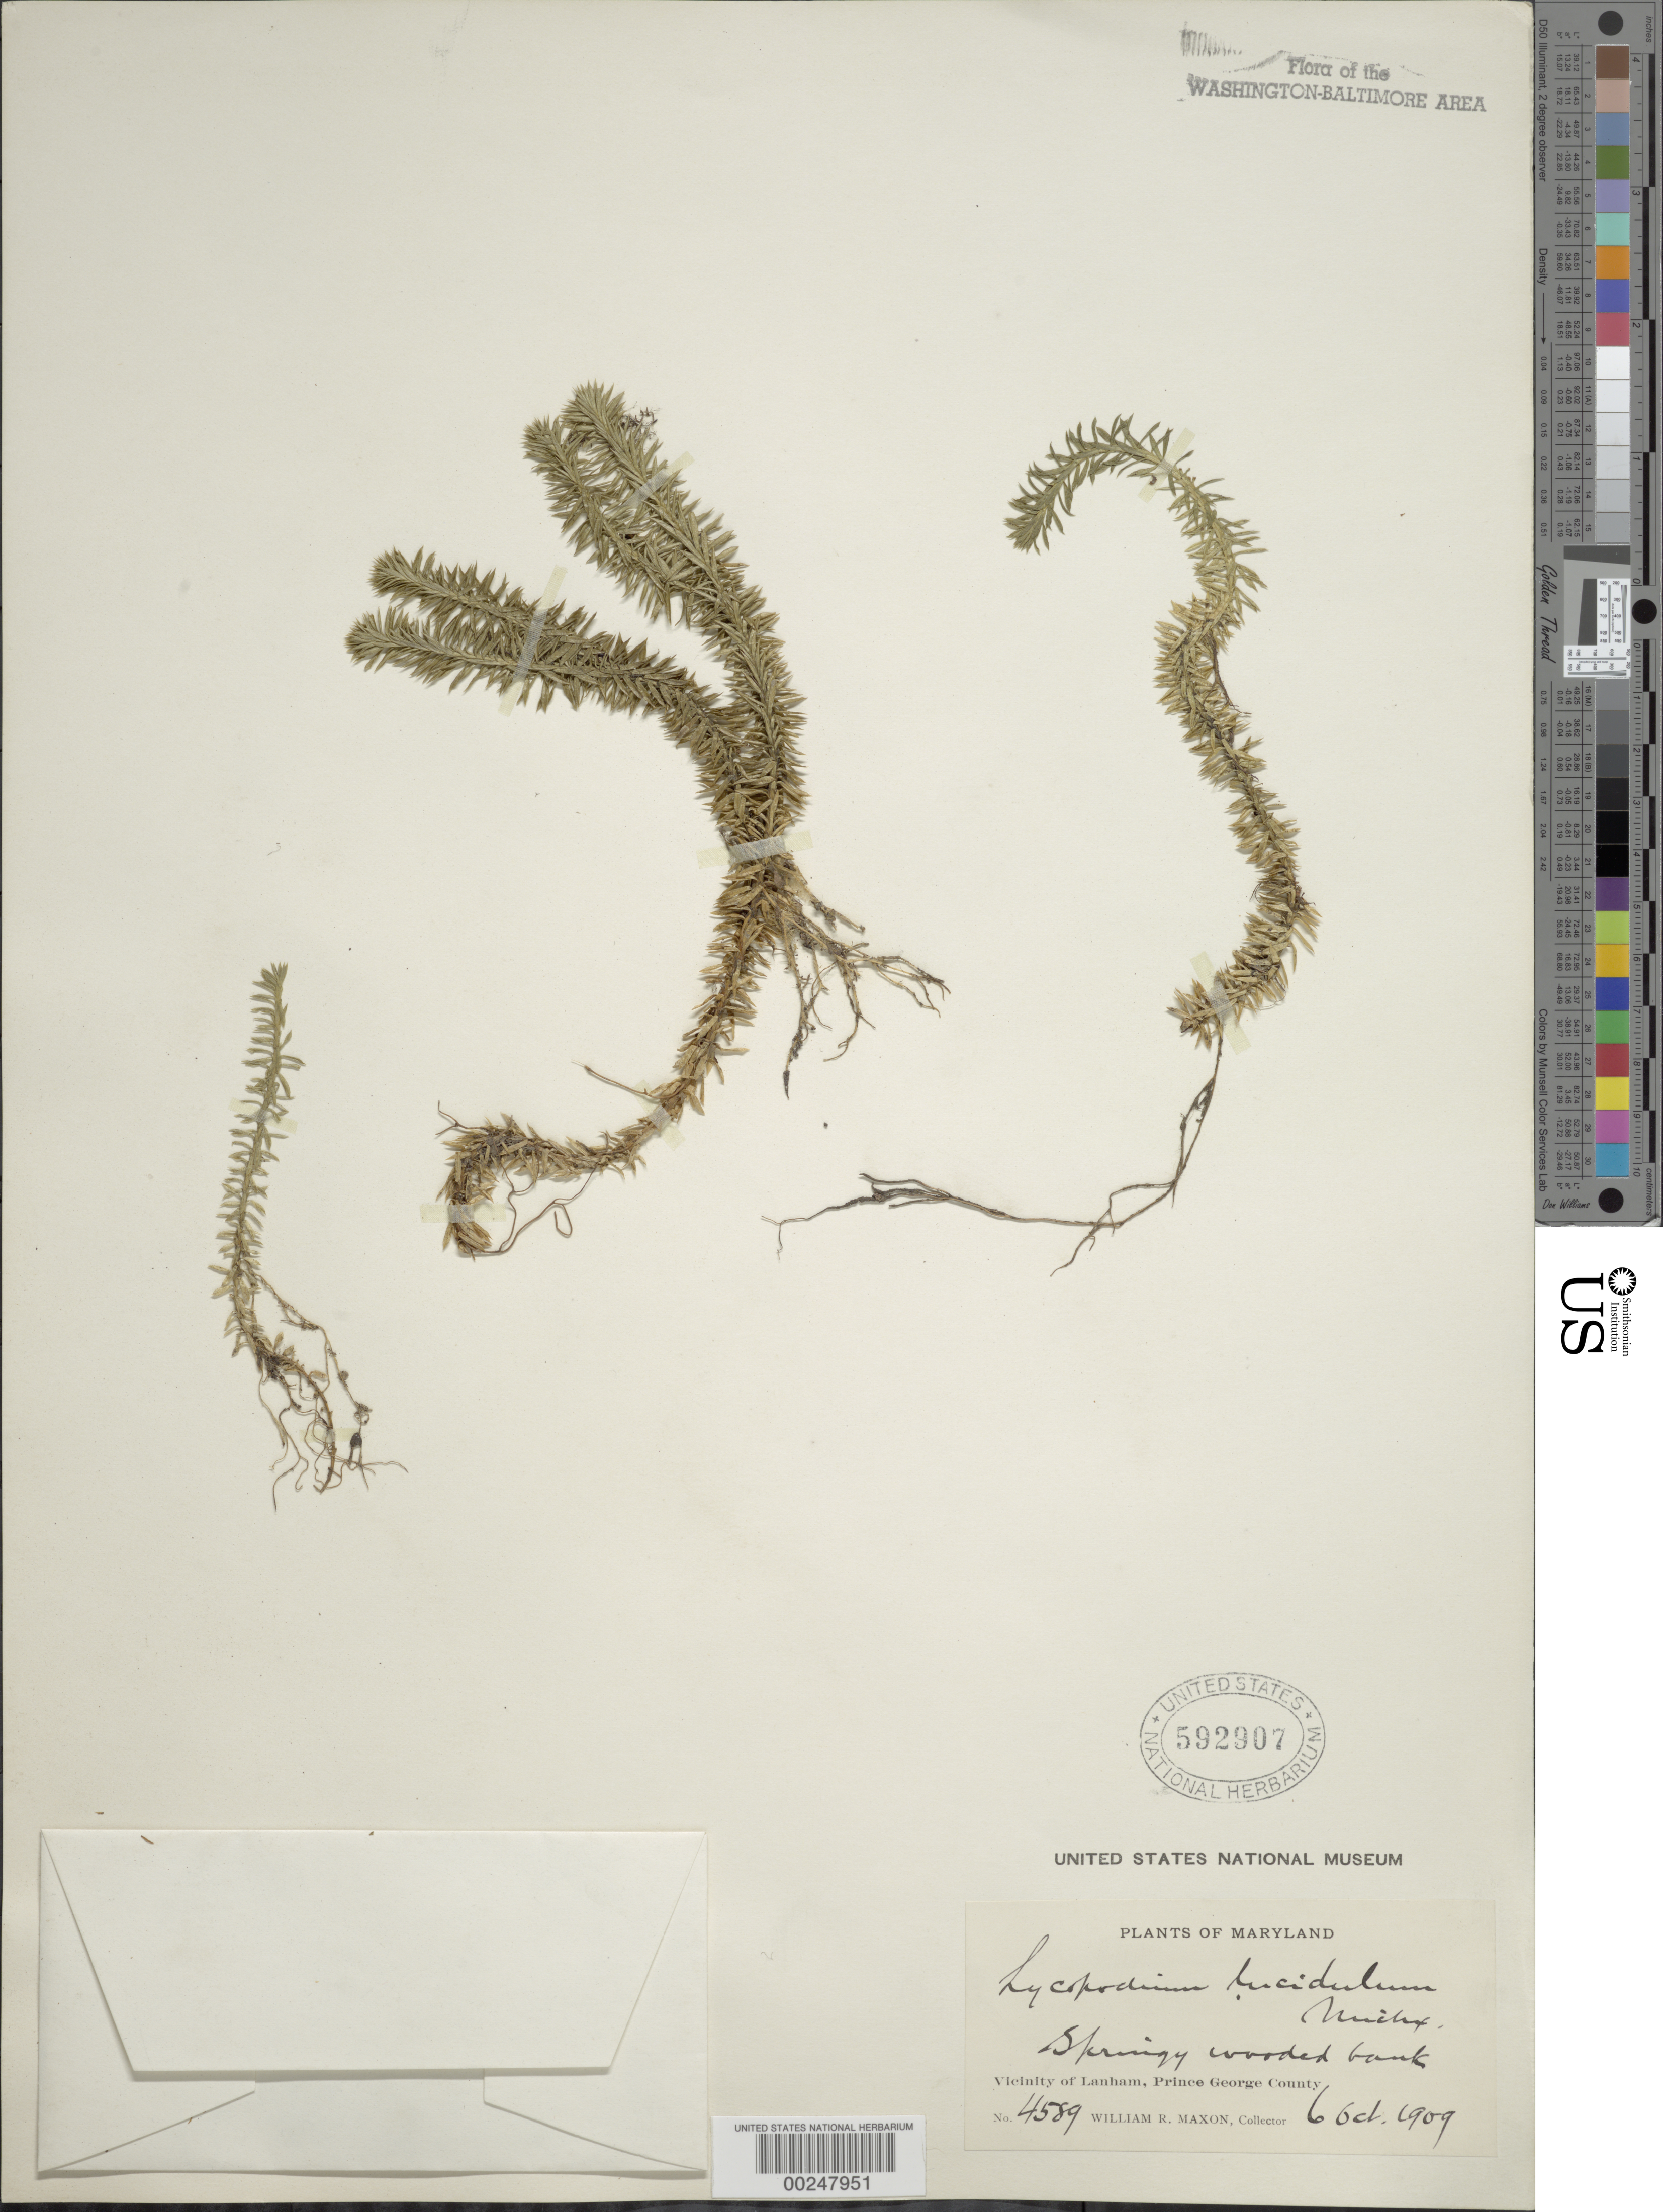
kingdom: Plantae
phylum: Tracheophyta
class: Lycopodiopsida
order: Lycopodiales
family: Lycopodiaceae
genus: Huperzia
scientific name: Huperzia lucidula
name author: (Michx.) Trevis.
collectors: W. R. Maxon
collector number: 4589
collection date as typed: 06 Oct 1909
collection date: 1909-10-06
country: United States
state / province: Maryland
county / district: Prince George's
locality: Lanham vicinity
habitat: Springy wooded bank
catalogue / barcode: US 592907